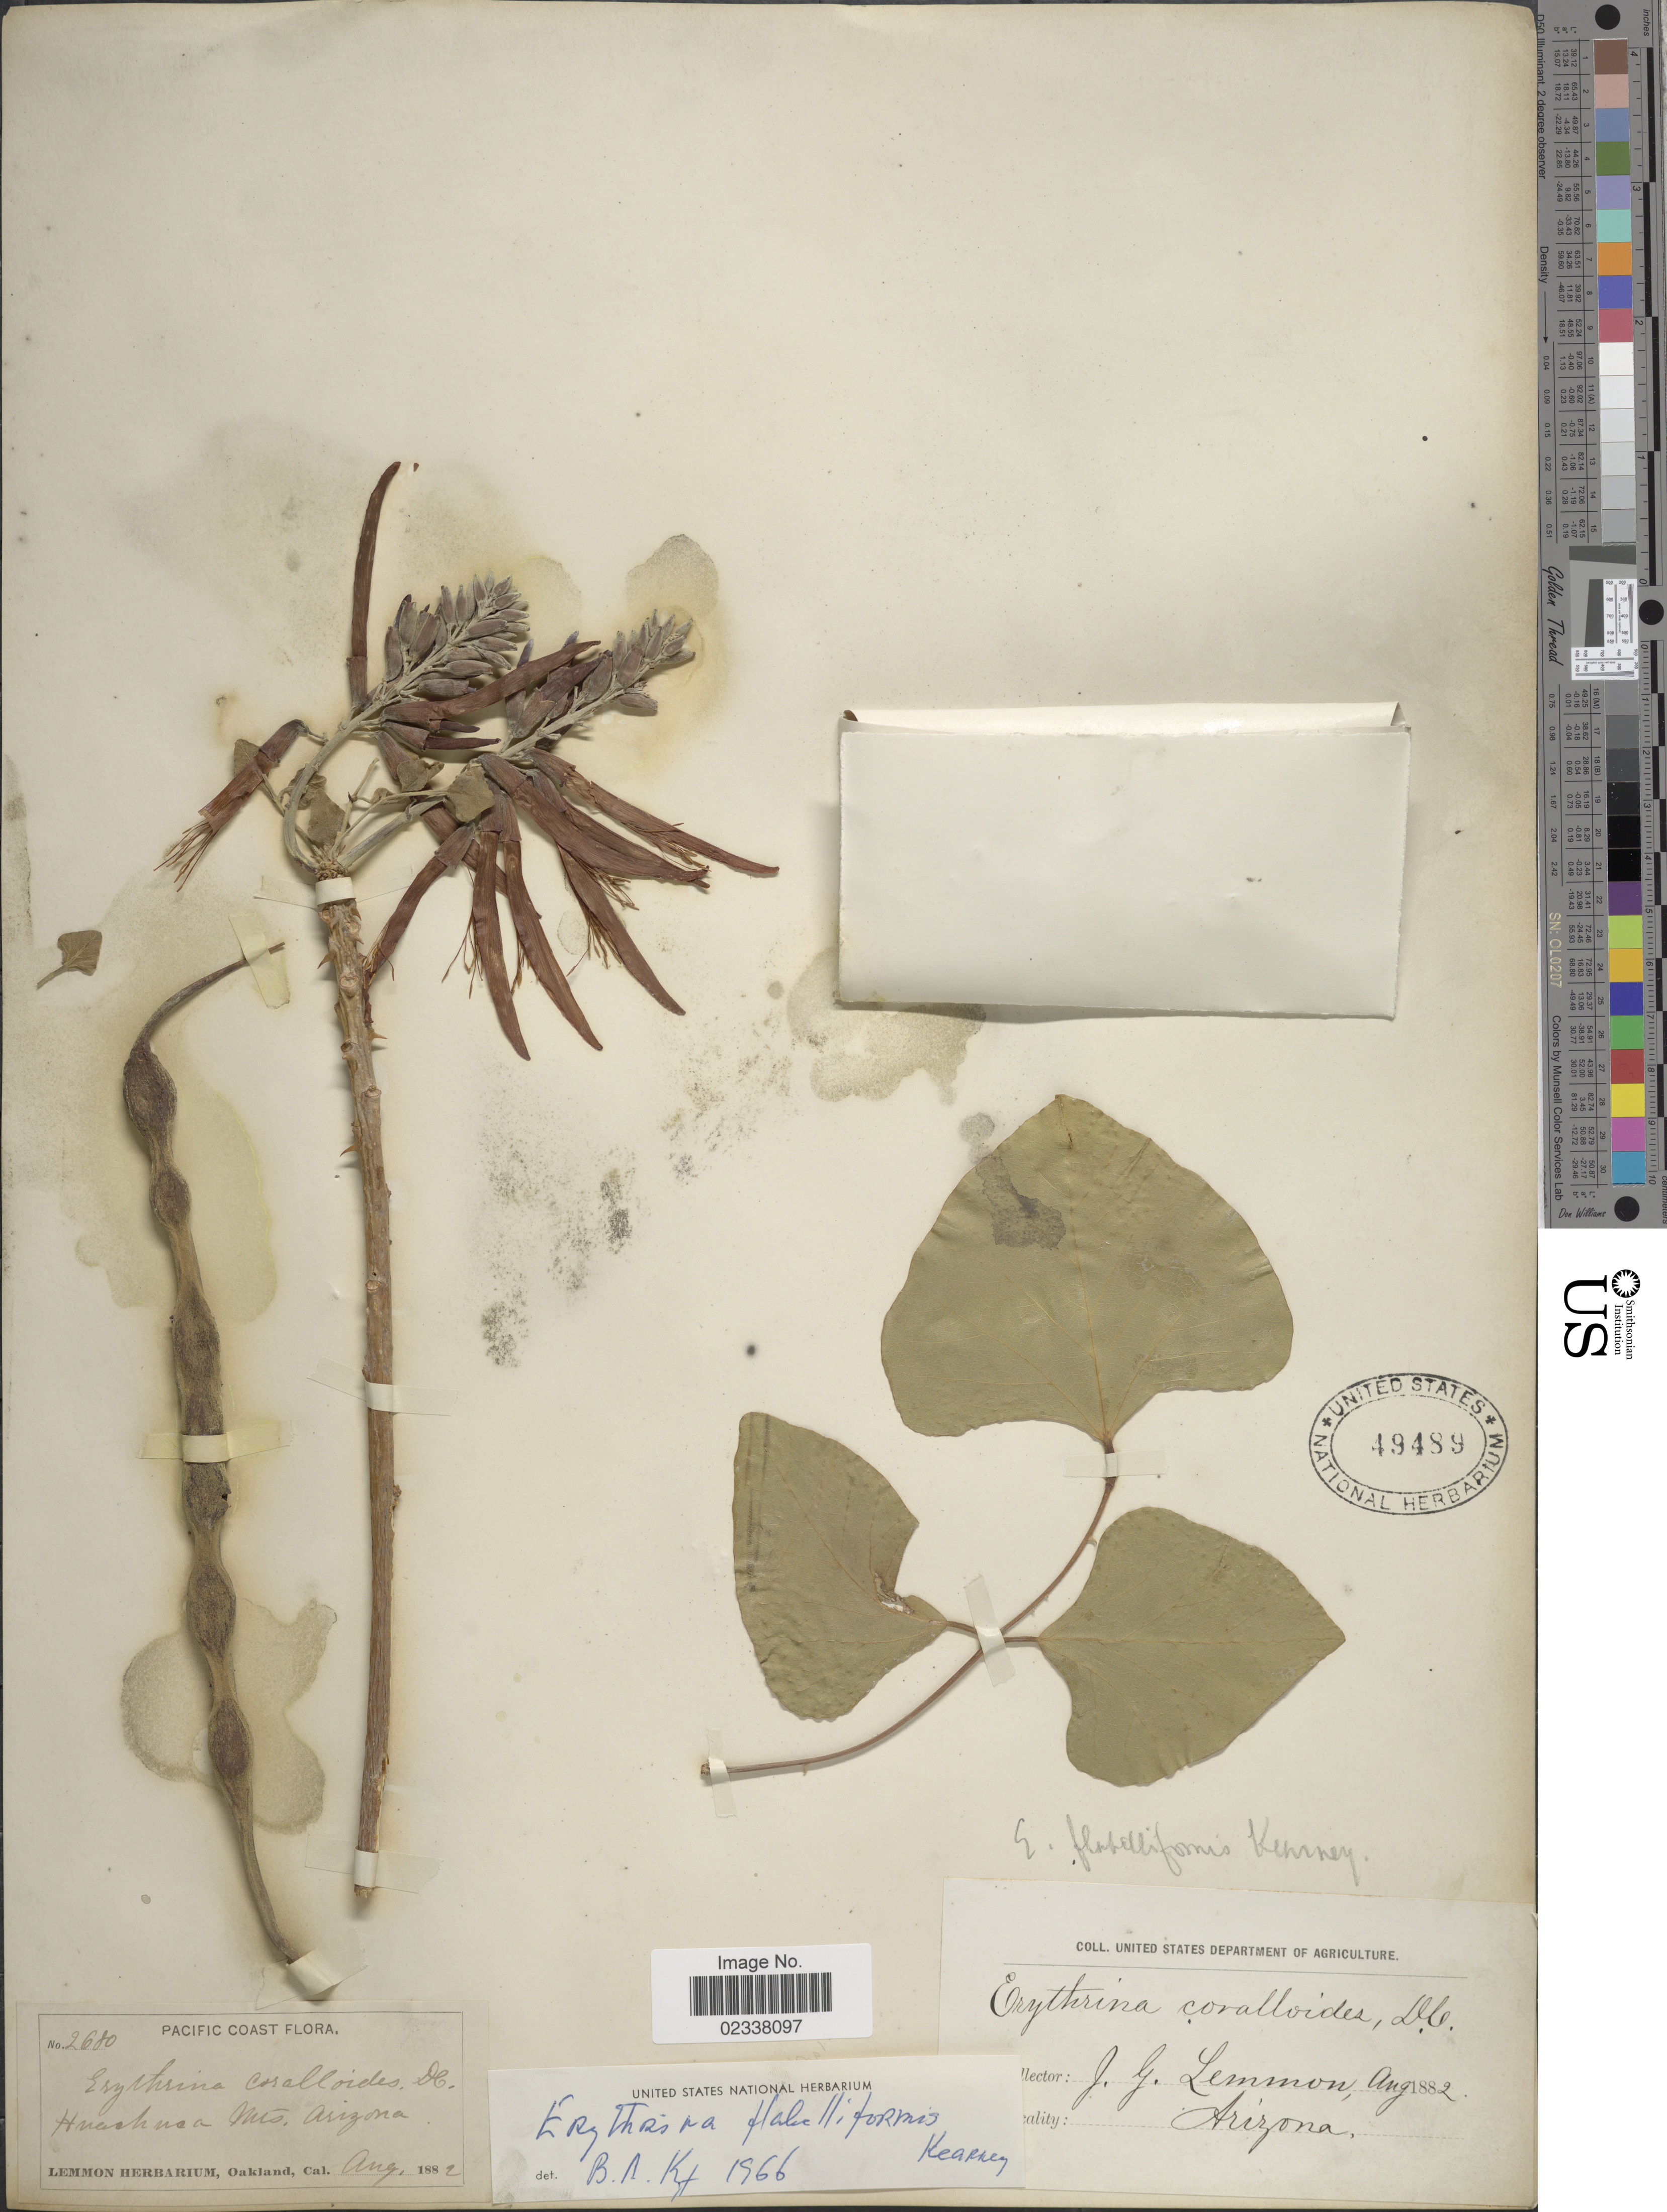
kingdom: Plantae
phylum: Tracheophyta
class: Magnoliopsida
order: Fabales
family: Fabaceae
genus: Erythrina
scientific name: Erythrina flabelliformis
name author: Kearney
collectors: J. Lemmon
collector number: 2680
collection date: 1882-08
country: United States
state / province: Arizona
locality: Huachuca Mts. Pacific Coast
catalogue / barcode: US 49489